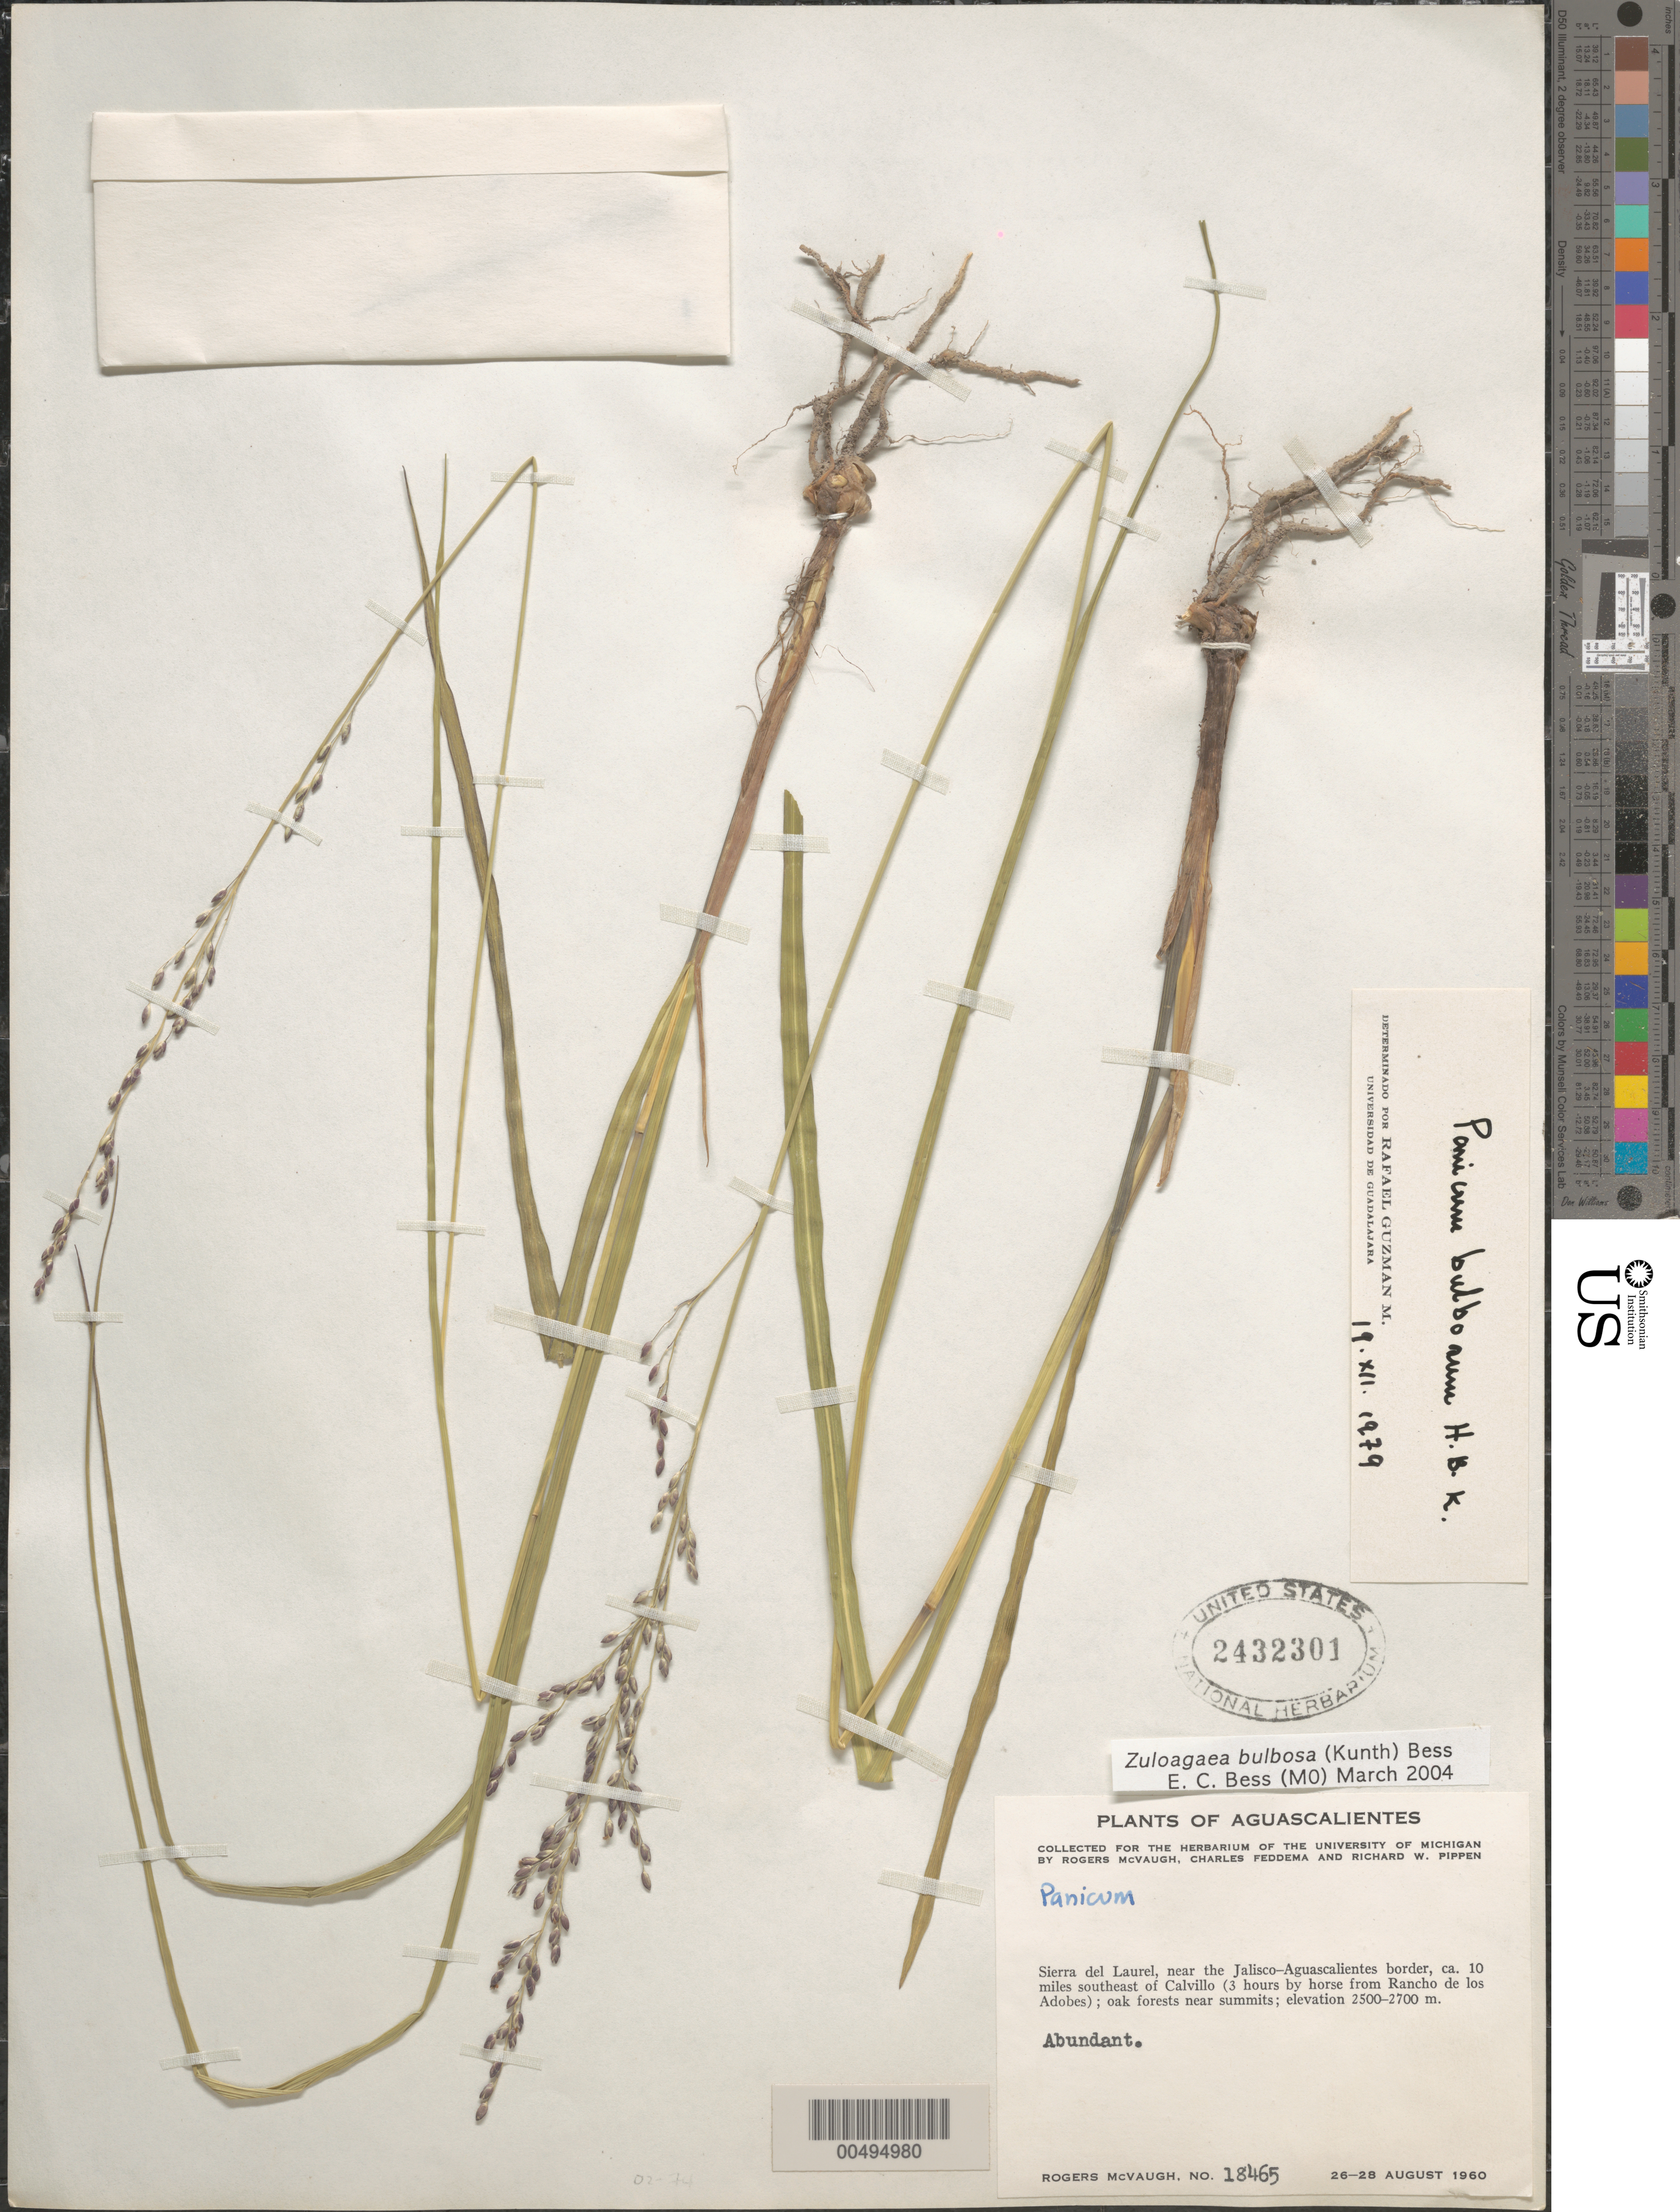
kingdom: Plantae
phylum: Tracheophyta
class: Liliopsida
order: Poales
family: Poaceae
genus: Panicum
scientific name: Panicum bulbosum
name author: Kunth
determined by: Guzman-M., R.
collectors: R. McVaugh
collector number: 18465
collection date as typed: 26 Aug 1960 to 28 Aug 1960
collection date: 1960-08-26/1960-08-28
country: Mexico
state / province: Aguascalientes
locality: Sierra del Laurel, near the Jalisco-Aguascalientes border, ca 10 mi SE of Calvillo (3 hours by horse from Rancho de Los Adobes)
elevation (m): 2500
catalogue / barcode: US 2432301